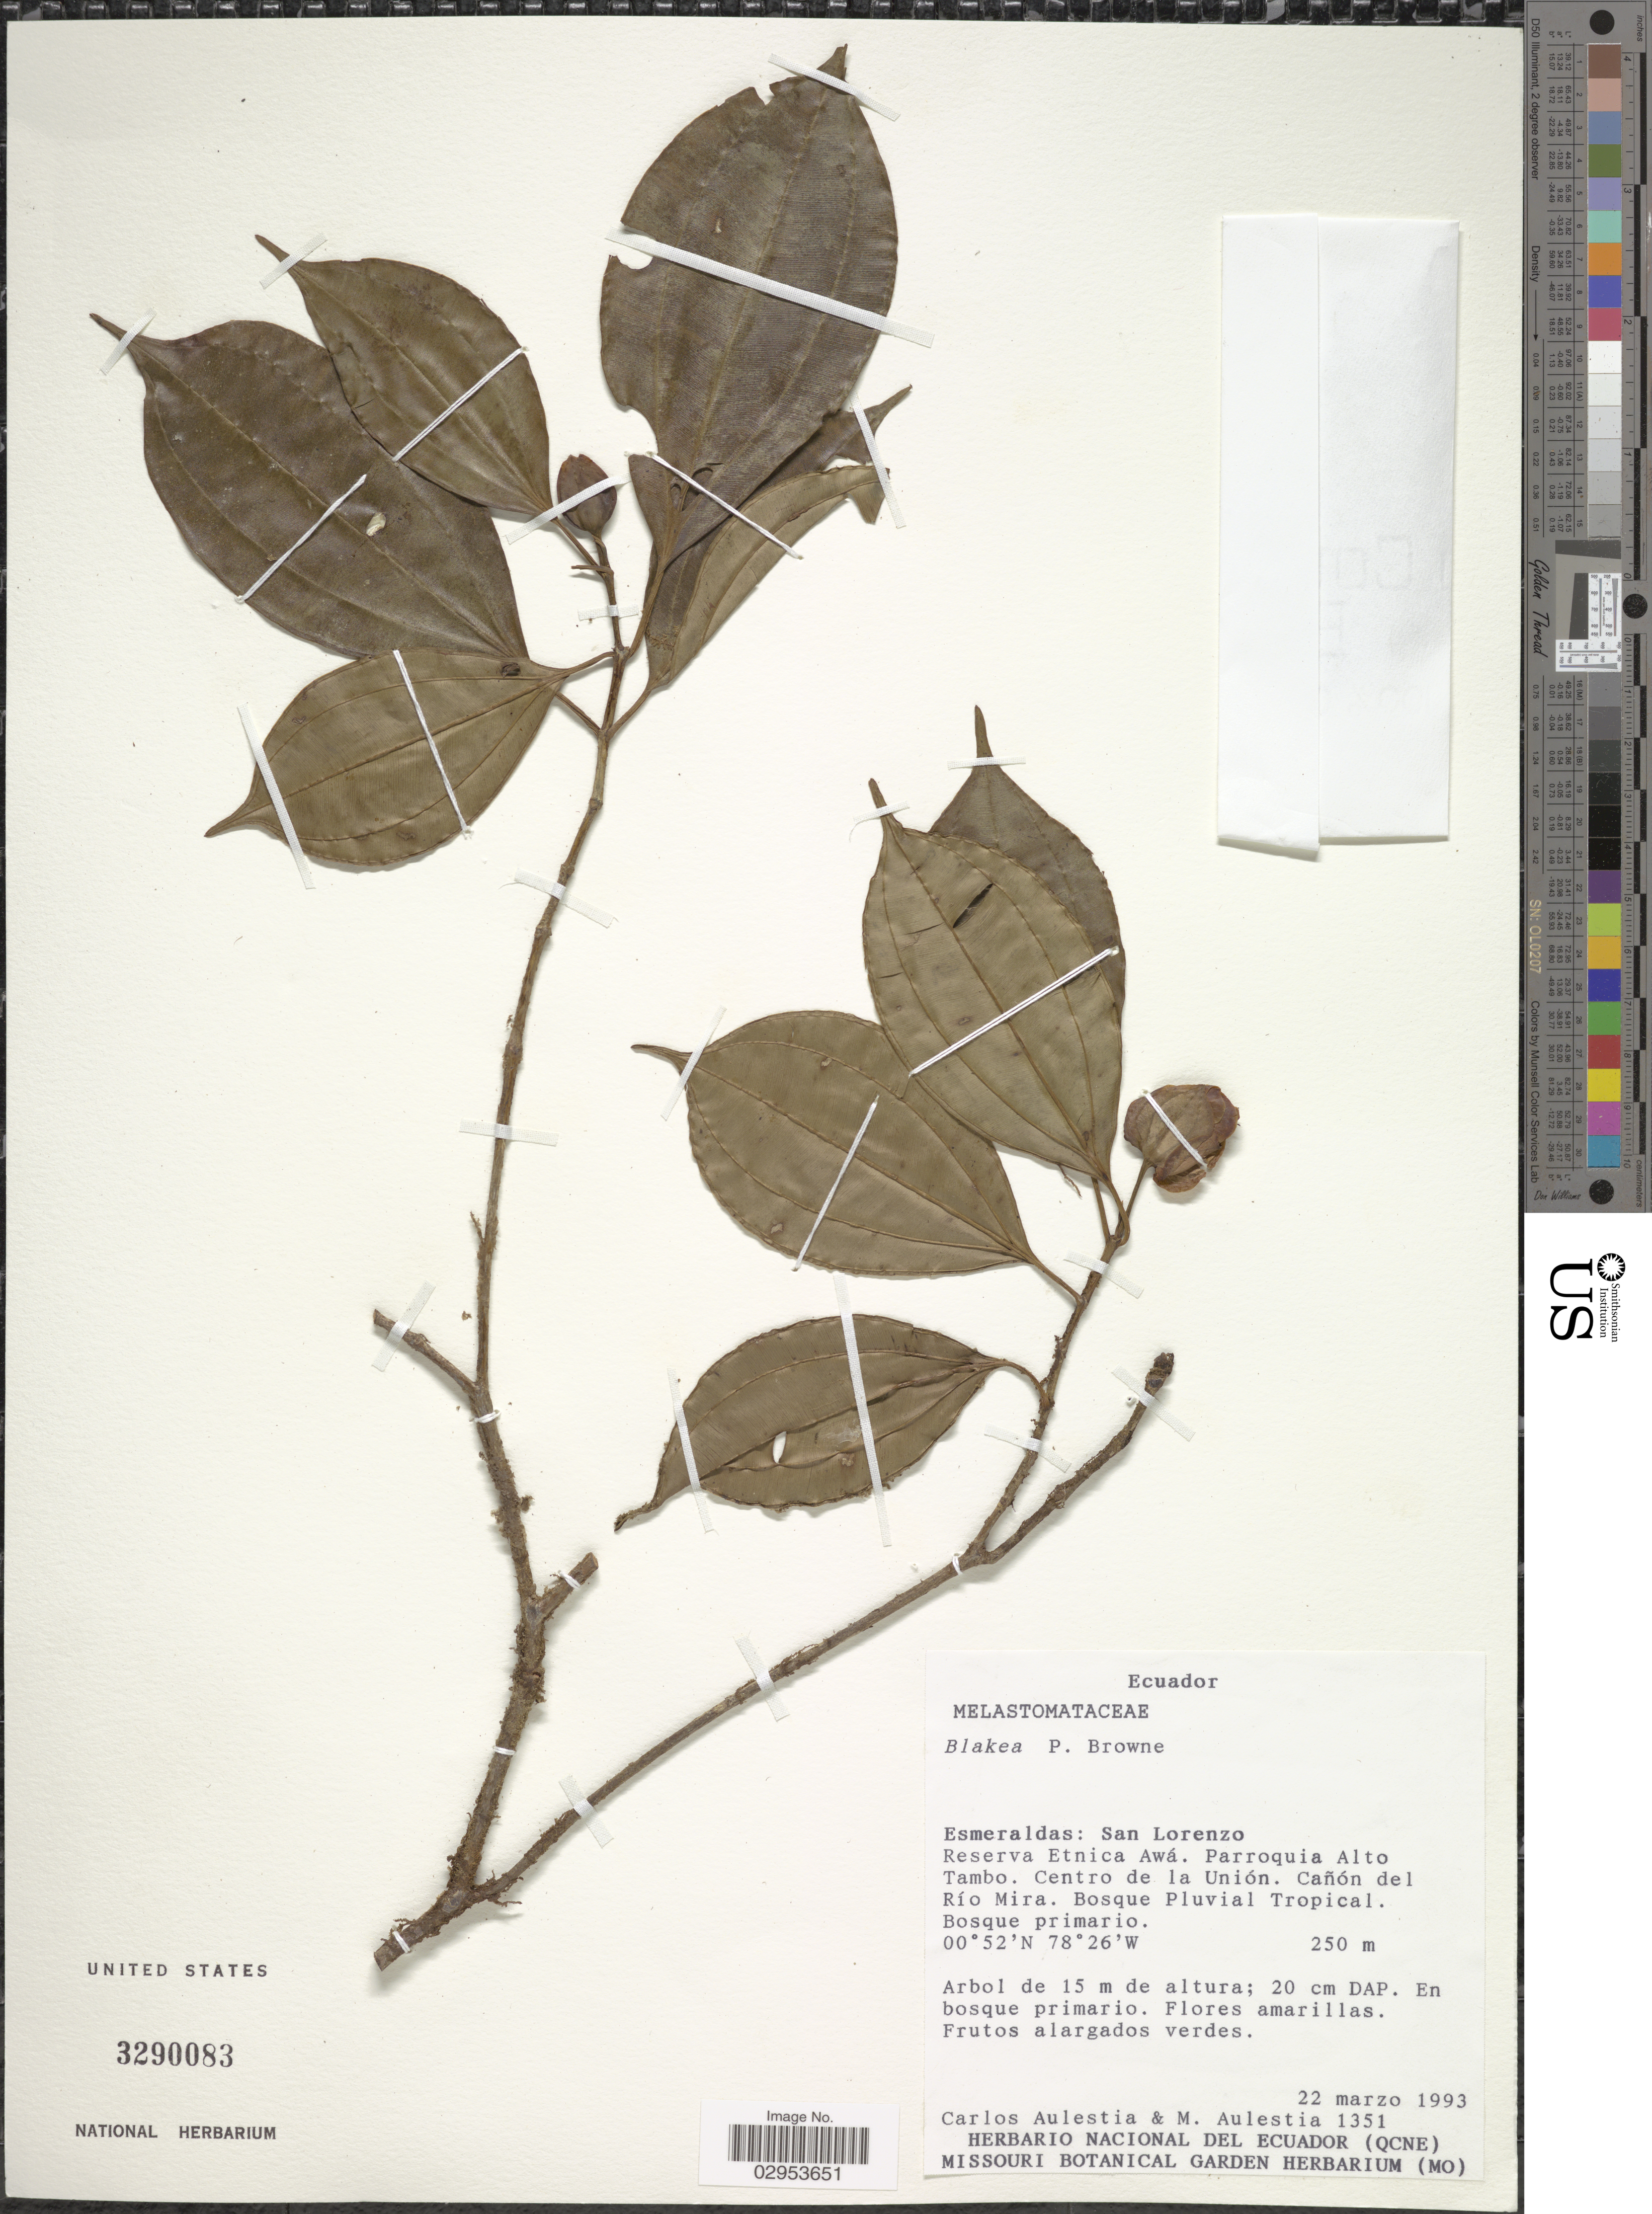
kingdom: Plantae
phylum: Tracheophyta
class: Magnoliopsida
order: Myrtales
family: Melastomataceae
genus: Blakea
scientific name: Blakea sp.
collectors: C. Aulestia & M. Aulestia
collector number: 1351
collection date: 1993-03-22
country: Ecuador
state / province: Esmeraldas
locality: San Lorenzo. Reserva Etnica Awá. Parroquia Alto Tambo. Centro de la Uníon. Cañon del Río Mira.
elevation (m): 250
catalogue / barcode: US 3290083